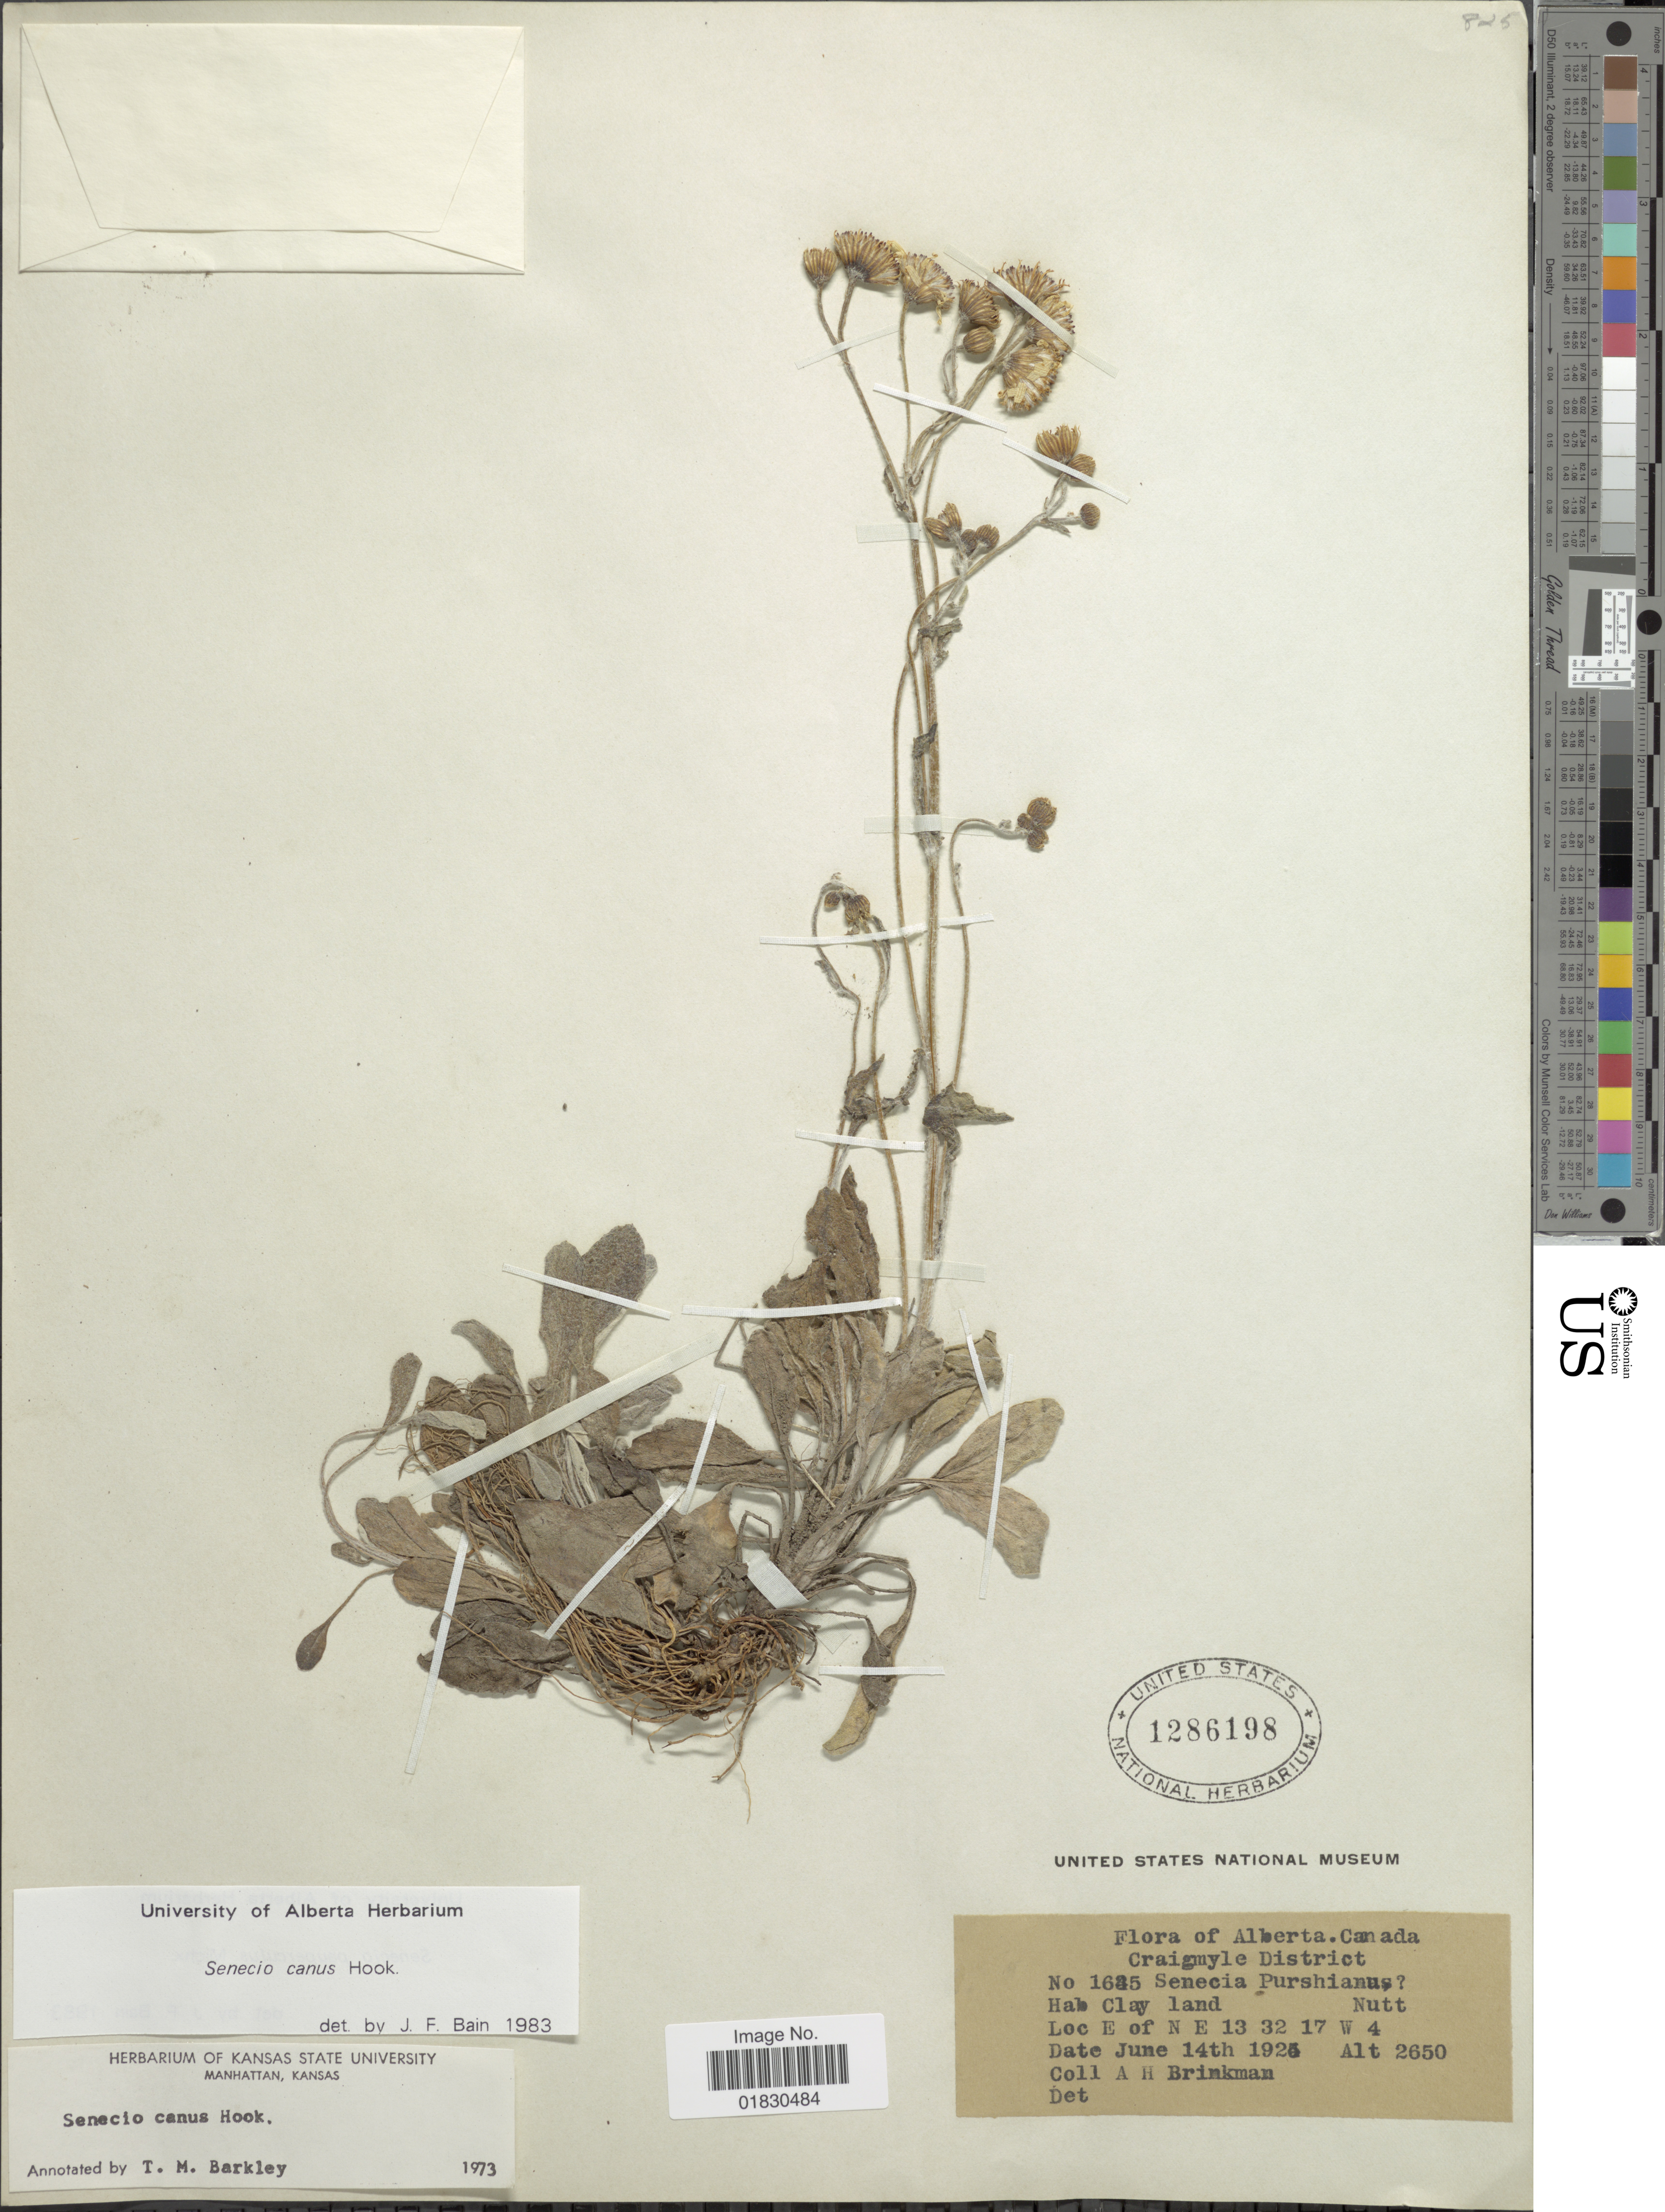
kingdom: Plantae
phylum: Tracheophyta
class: Magnoliopsida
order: Asterales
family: Asteraceae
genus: Packera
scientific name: Packera cana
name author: (Hook.) W.A. Weber & Á. Löve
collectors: A. Brinkman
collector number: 1645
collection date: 1925-06-14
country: Canada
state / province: Alberta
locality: Craigmyle District, E of N E 13 32 17 W 4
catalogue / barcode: US 1286198